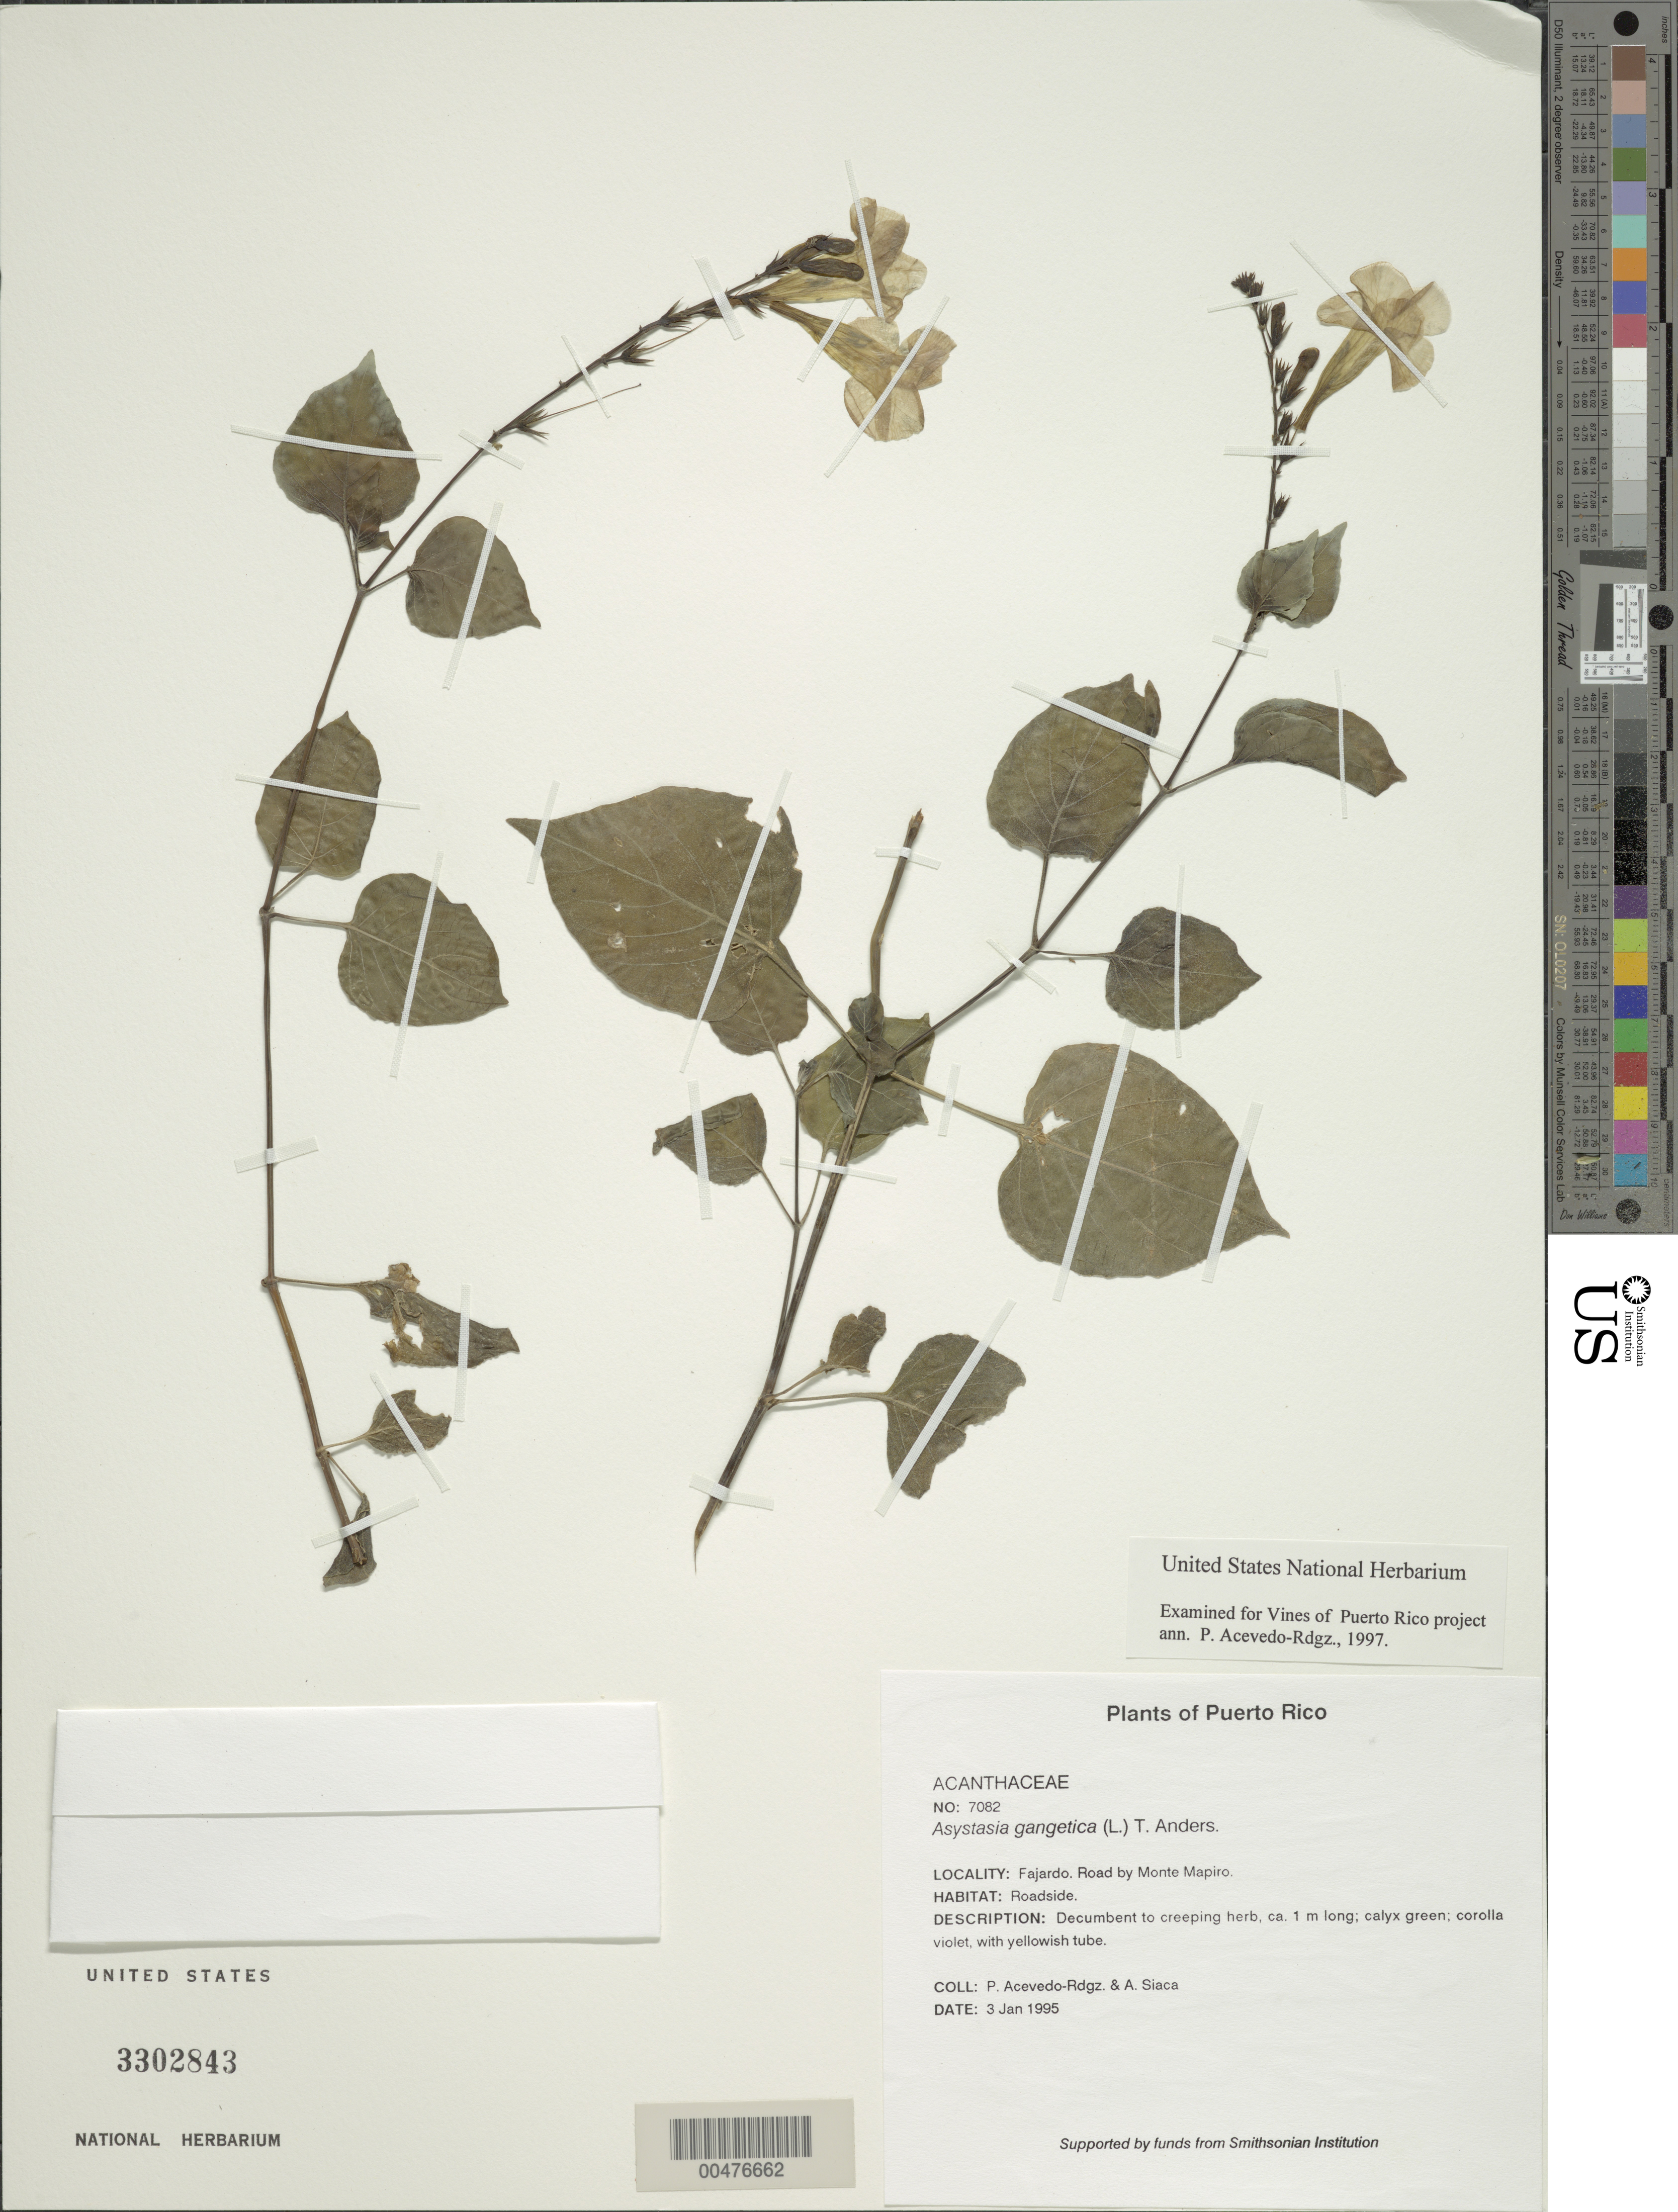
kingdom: Plantae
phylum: Tracheophyta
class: Magnoliopsida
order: Lamiales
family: Acanthaceae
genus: Asystasia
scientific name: Asystasia gangetica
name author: (L.) T. Anderson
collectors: P. Acevedo-Rodr. & A. Siaca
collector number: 7082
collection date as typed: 03 Jan 1995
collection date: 1995-01-03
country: Puerto Rico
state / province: Fajardo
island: Puerto Rico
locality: Fajardo; Road by Monte Mapiro.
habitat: Roadside.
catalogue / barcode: US 3302843